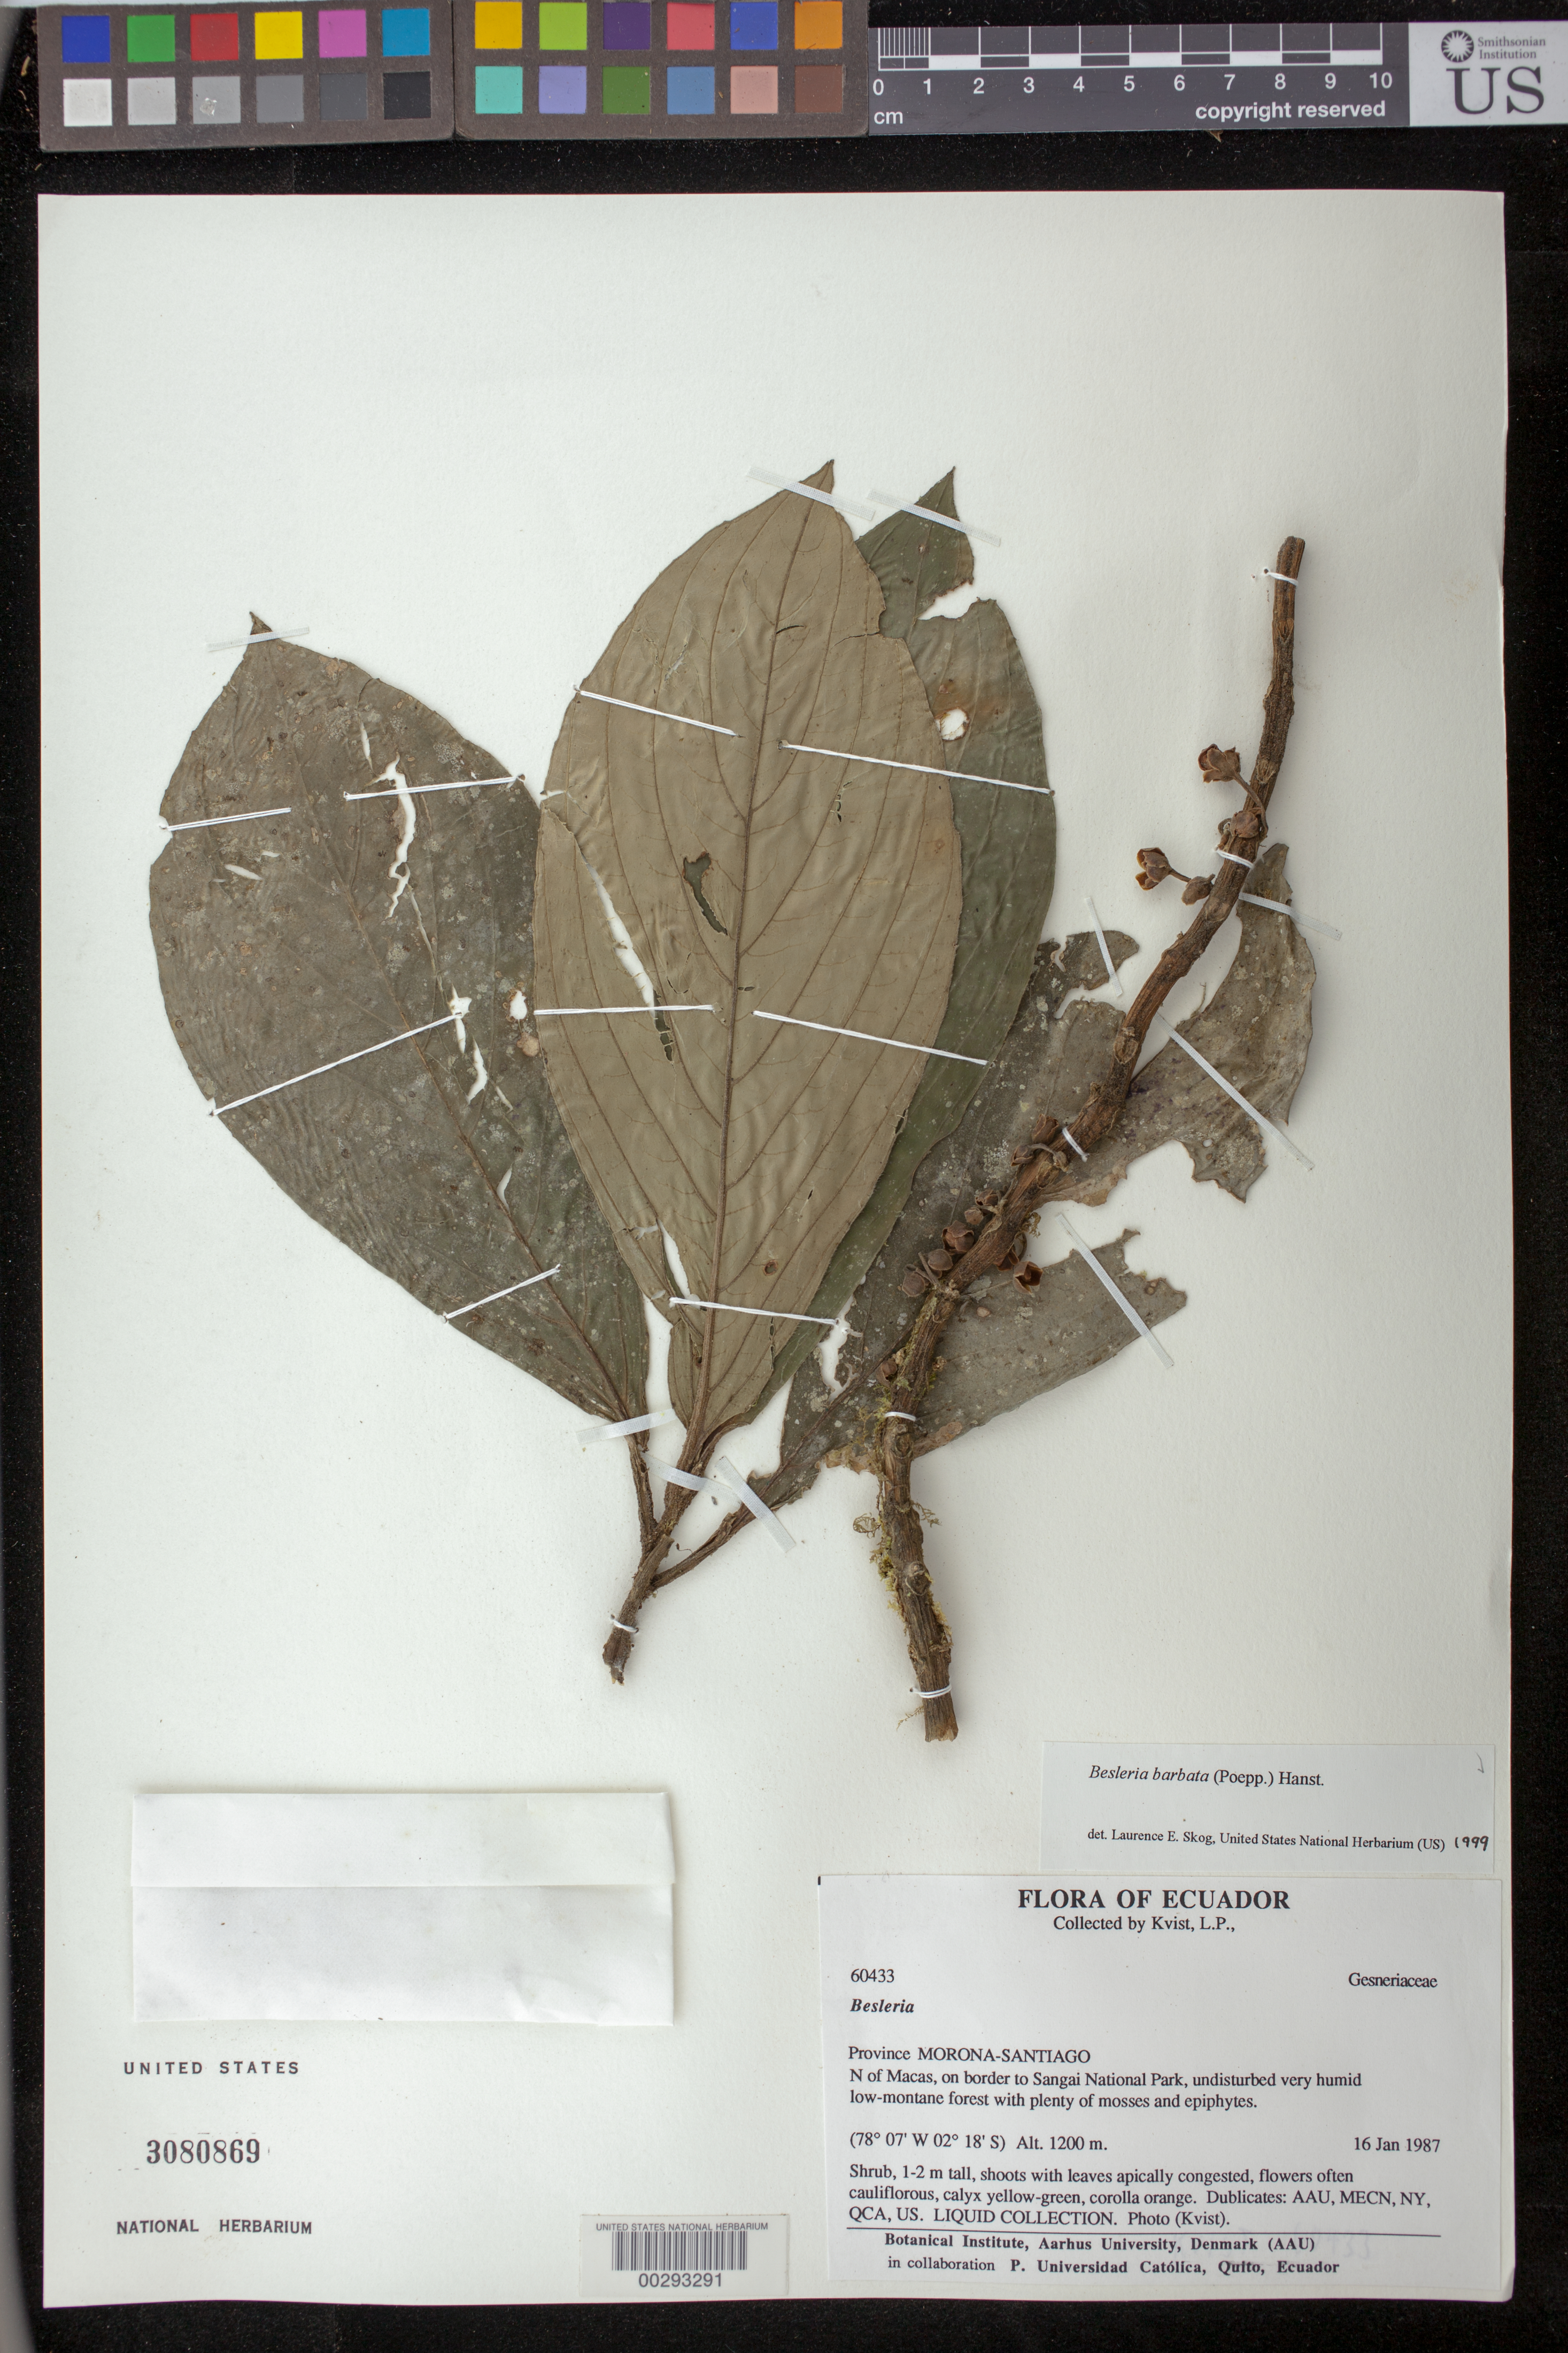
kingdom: Plantae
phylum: Tracheophyta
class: Magnoliopsida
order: Lamiales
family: Gesneriaceae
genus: Besleria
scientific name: Besleria barbata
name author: (Poepp.) Hanst.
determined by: Skog, Laurence E.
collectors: L. P. Kvist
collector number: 60433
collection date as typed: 16 Jan 1987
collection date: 1987-01-16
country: Ecuador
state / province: Morona-Santiago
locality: N of Macas, on border to Sangay National Park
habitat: Undisturbed very humid low montane forest with plenty of mosses and epiphytes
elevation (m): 1200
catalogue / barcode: US 3080869